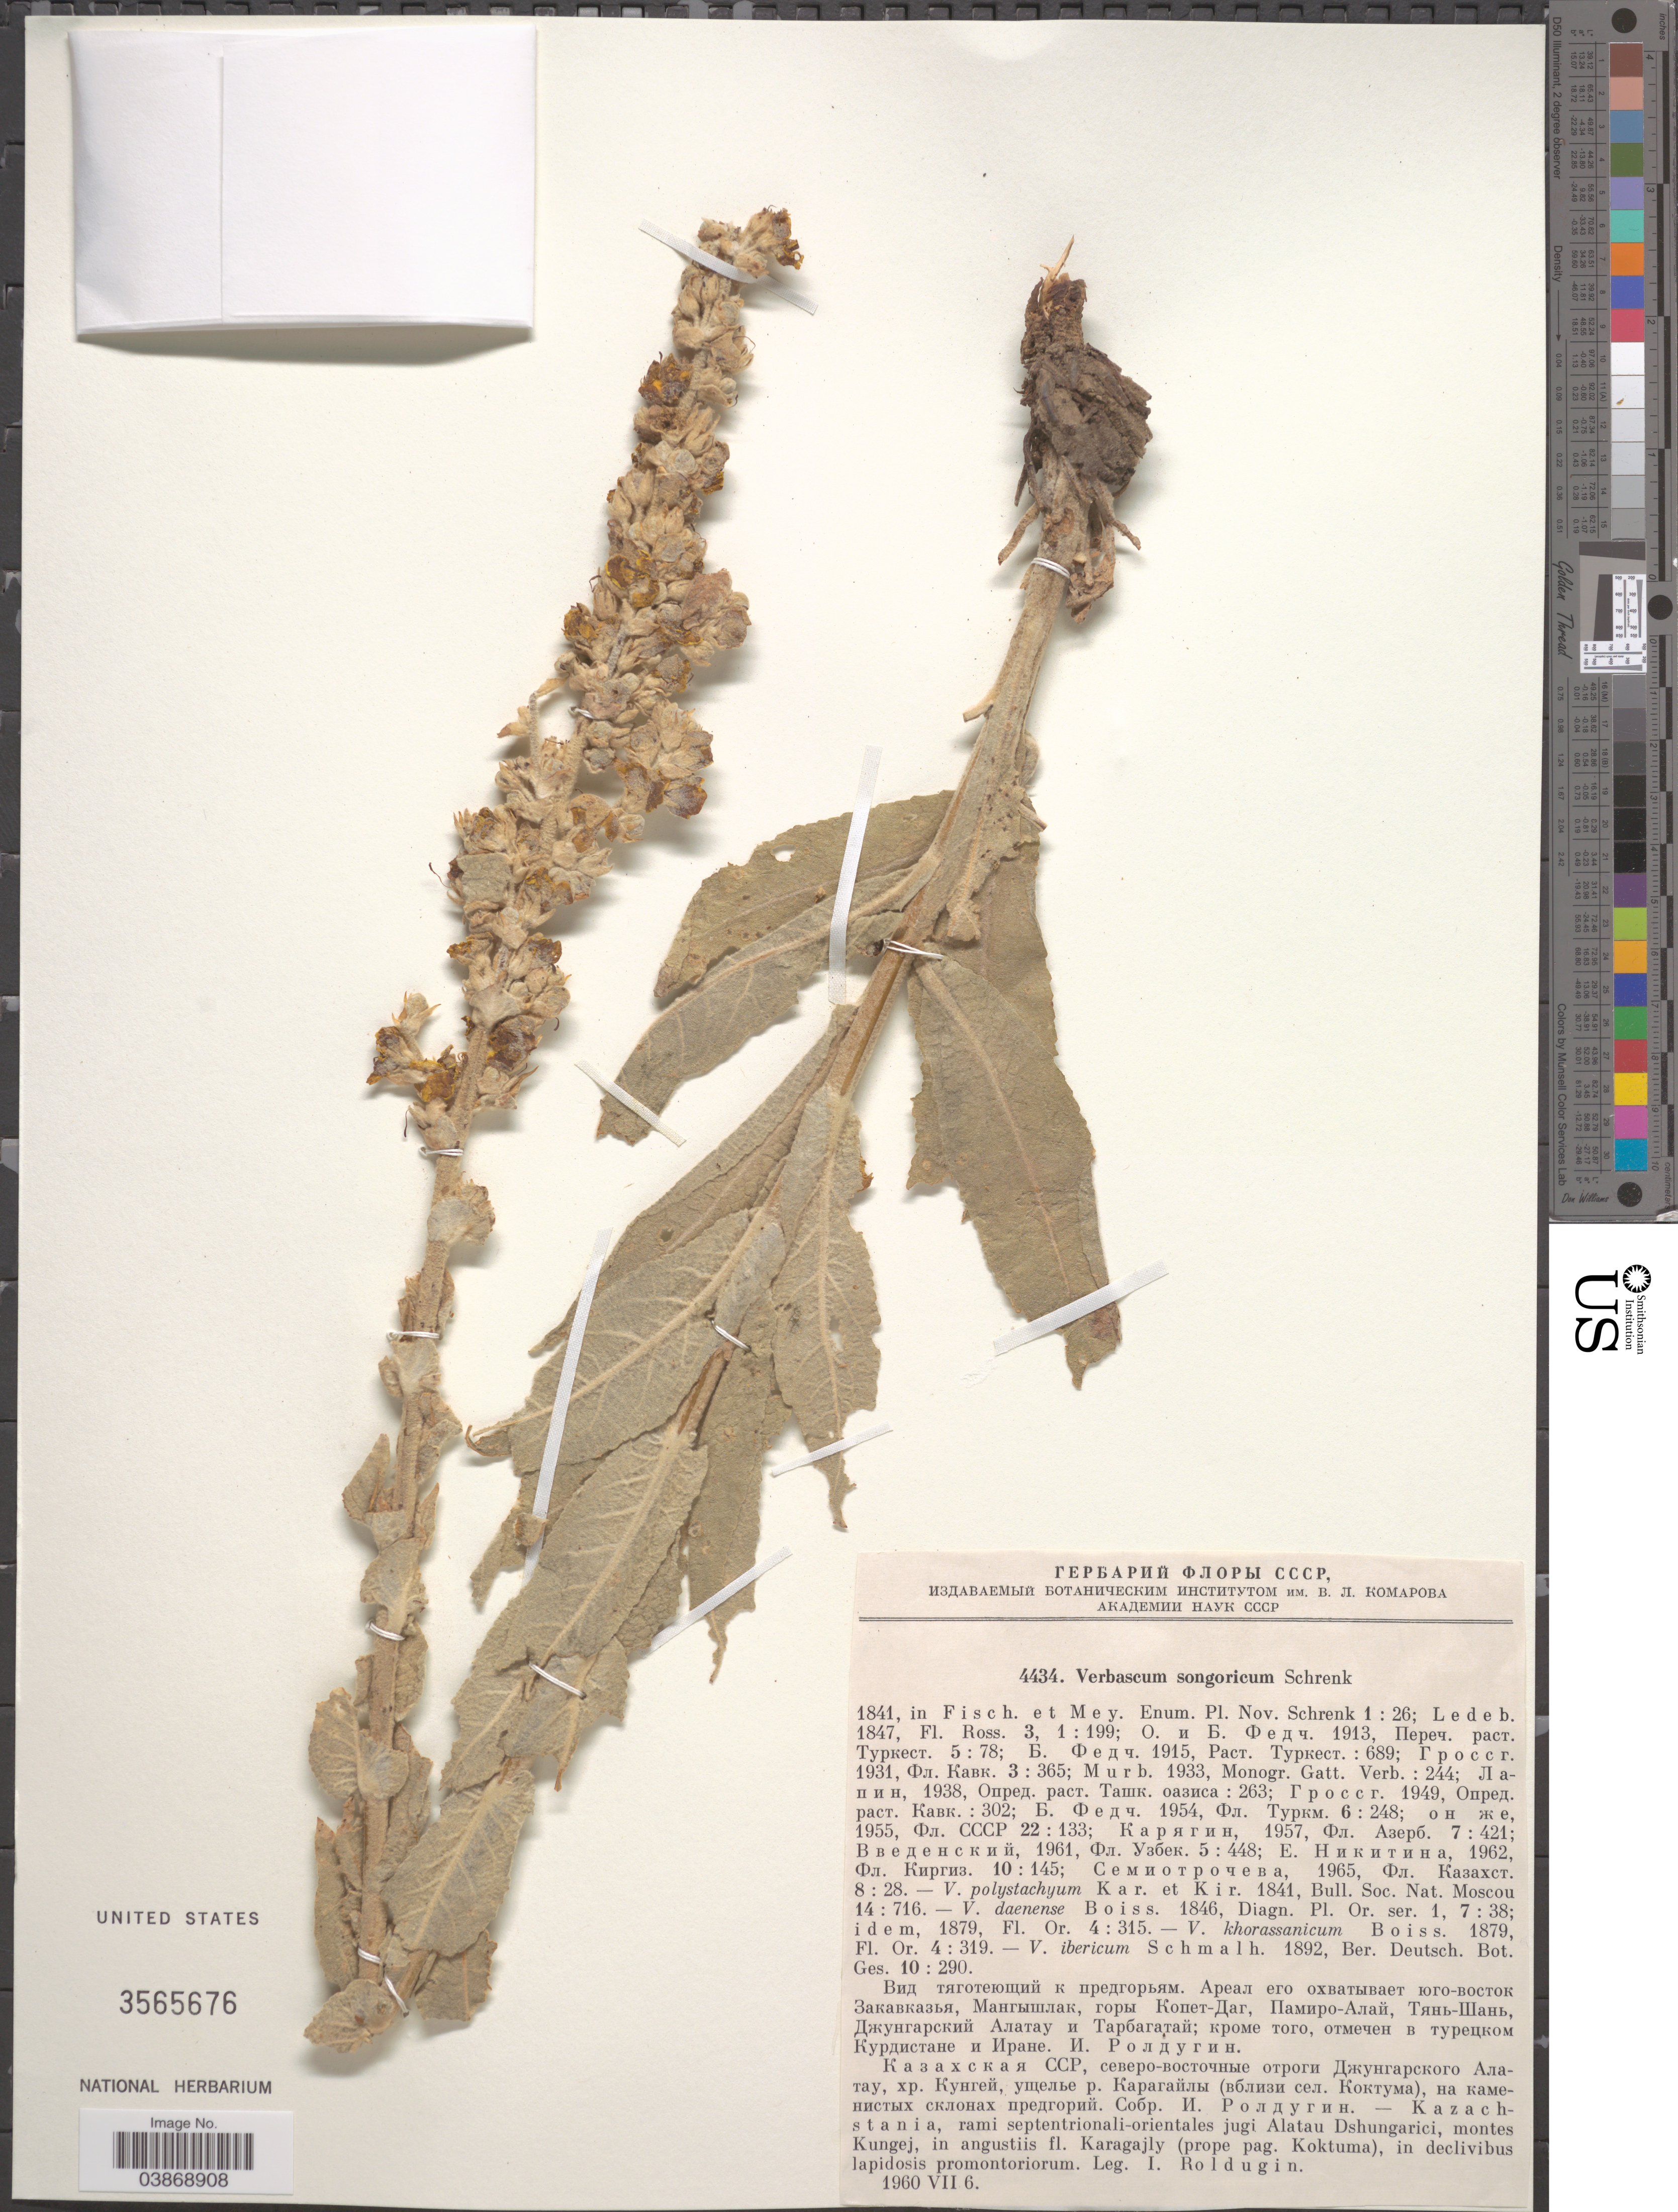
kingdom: Plantae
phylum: Tracheophyta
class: Magnoliopsida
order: Lamiales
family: Scrophulariaceae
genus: Verbascum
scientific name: Verbascum songaricum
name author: Schrenk ex Fisch. & C.A. Mey.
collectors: I. Roldugin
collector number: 4434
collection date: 1960-07-06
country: Kazakhstan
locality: Kazachstania, rami septentrionali-orientales jugi Alatau Dshungarici, montes Kungej, in angustiis fl. Karagajly (prope pag. Koktuma), in declivibus lapidosis promontoriorum.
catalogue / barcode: US 3565676